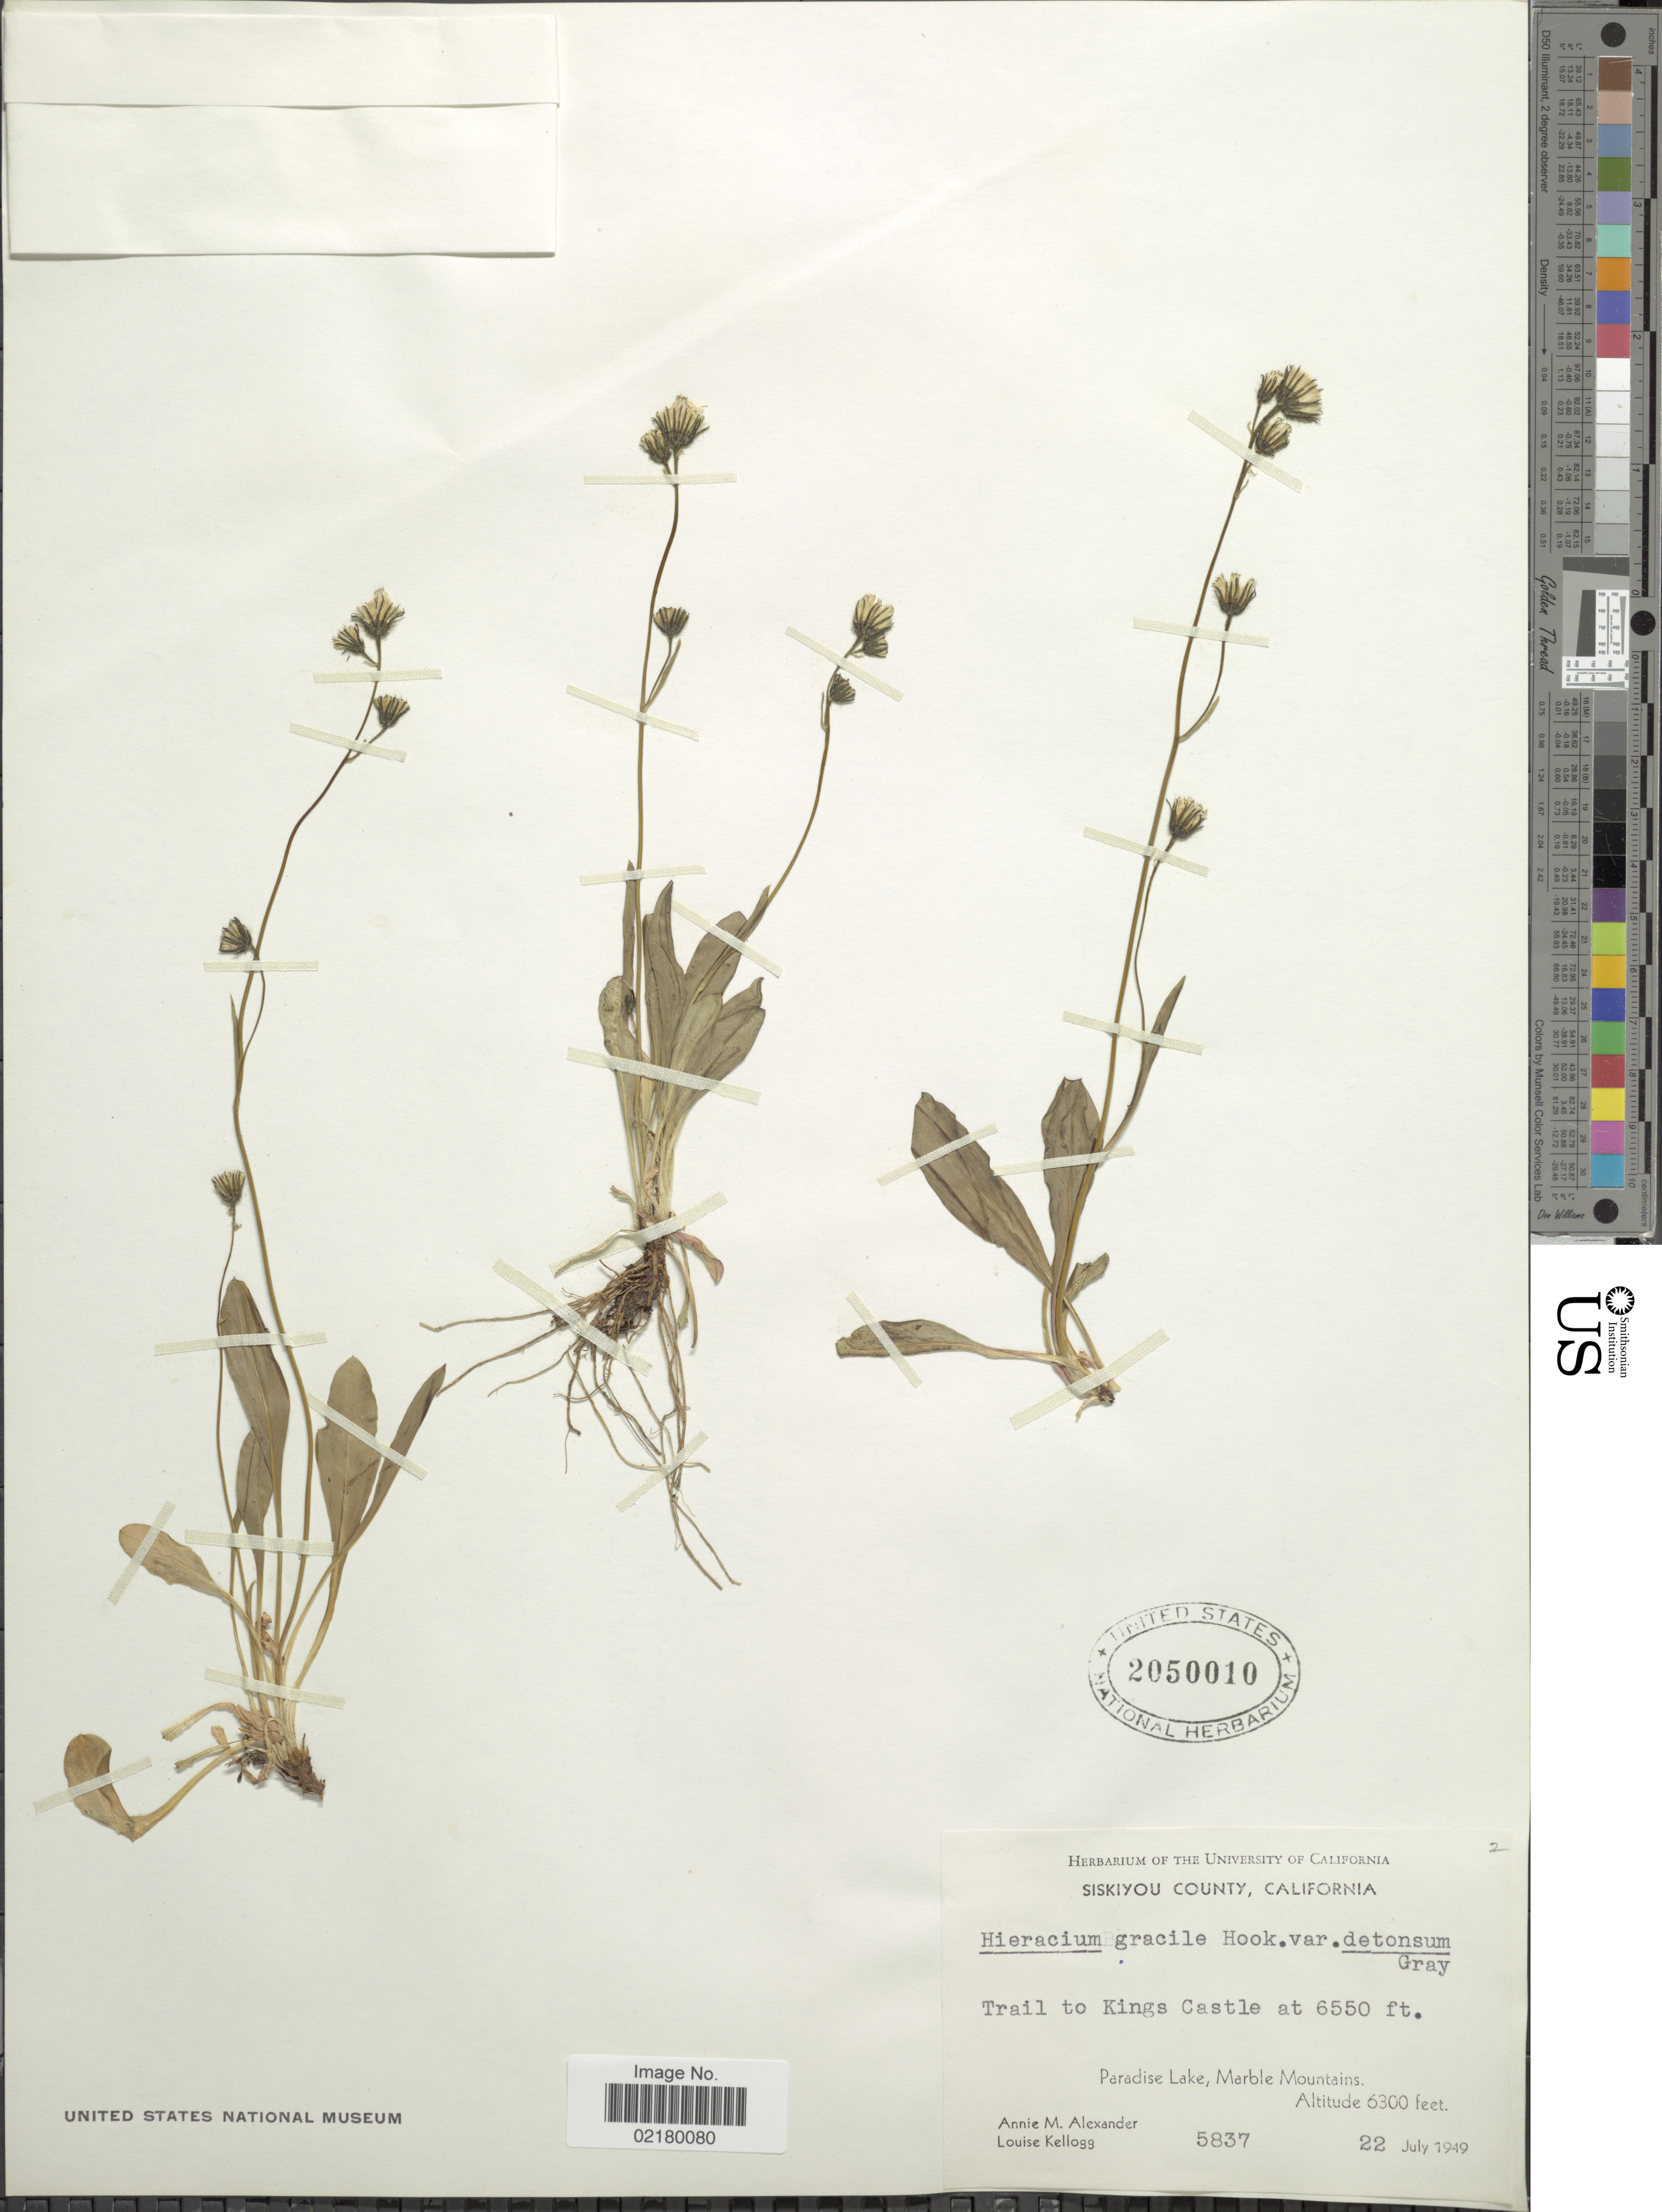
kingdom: Plantae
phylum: Tracheophyta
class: Magnoliopsida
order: Asterales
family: Asteraceae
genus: Hieracium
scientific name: Hieracium triste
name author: Willd. ex Spreng.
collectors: A. M. Alexander & L. Kellogg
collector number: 5837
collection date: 1949-07-22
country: United States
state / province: California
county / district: Siskiyou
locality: Siskiyou County, Trail to Kings Castle, Paradise Lake, Marble Mountains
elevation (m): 1996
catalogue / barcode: US 2050010